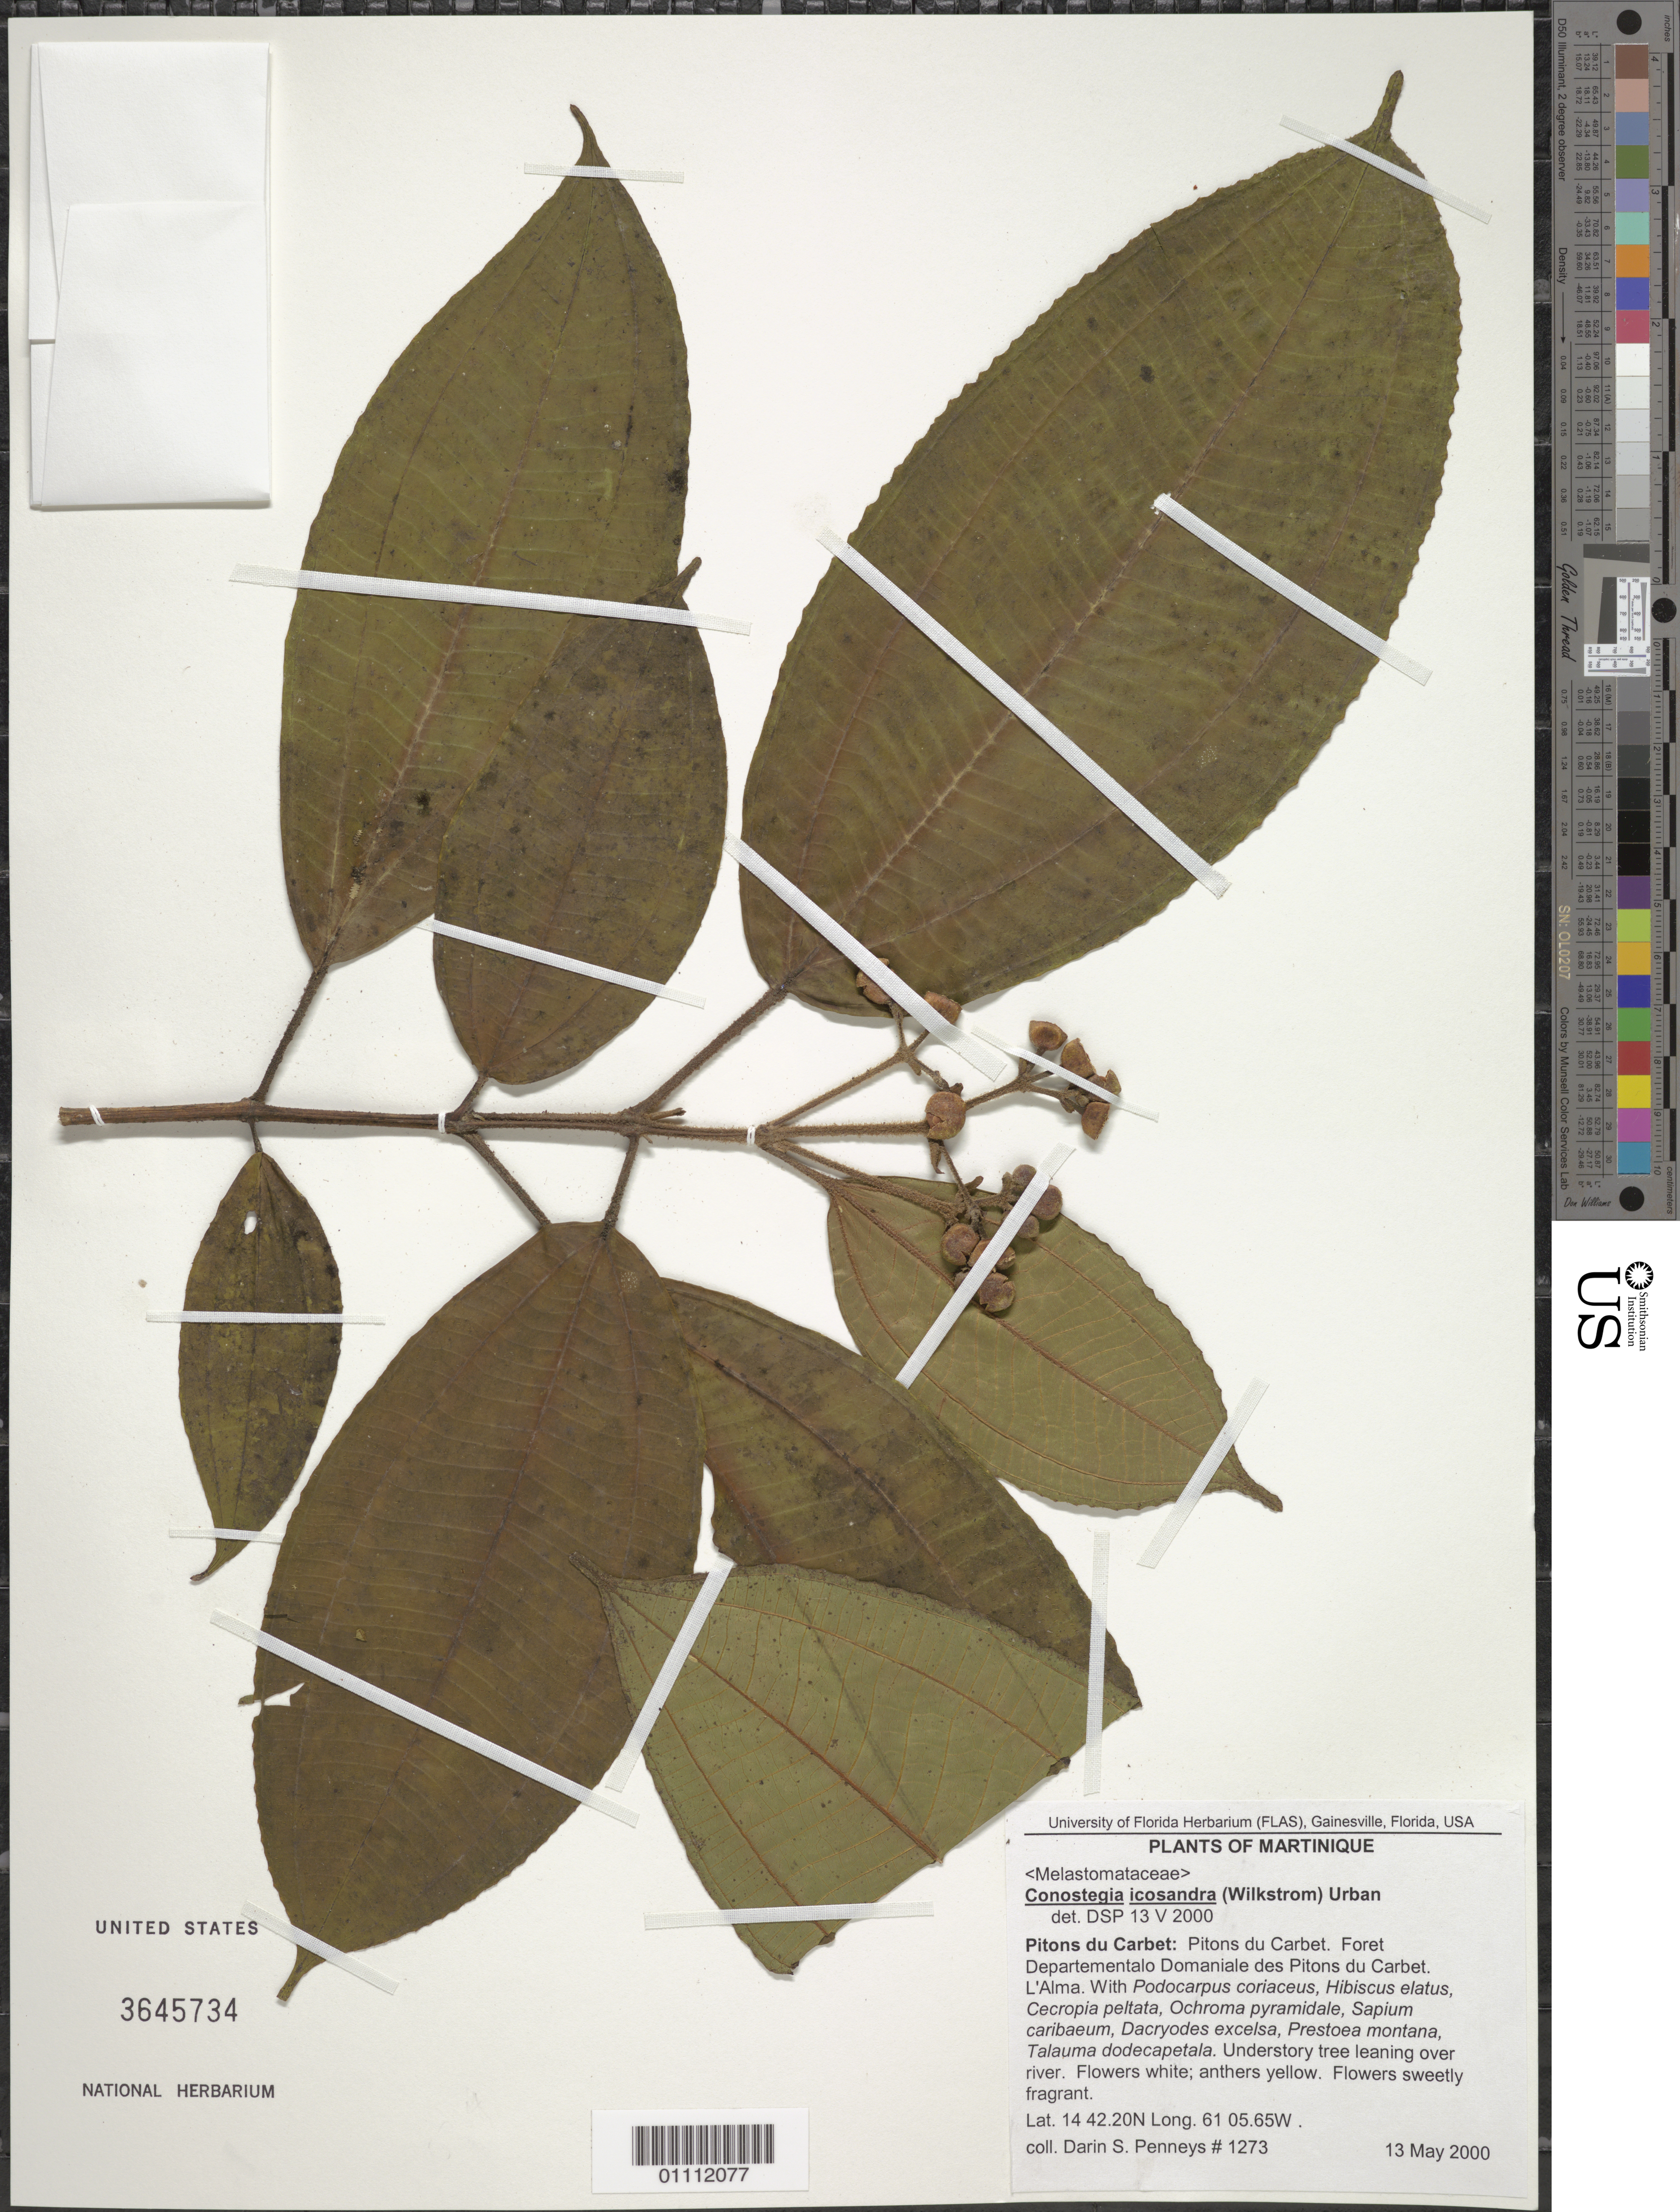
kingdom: Plantae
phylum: Tracheophyta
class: Magnoliopsida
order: Myrtales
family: Melastomataceae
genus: Conostegia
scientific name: Conostegia icosandra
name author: (Sw.) Urb.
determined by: Pennys, D. S.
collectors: D. S. Penneys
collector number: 1273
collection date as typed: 13 May 2000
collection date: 2000-05-13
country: Martinique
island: Martinique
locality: Pitons du Carbet. Foret Departementalo Domaniale des pitons du Carbet. L'Alma.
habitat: With Podocarpus coriaceus, Hibiscus elatus, Cecropia peltata, Ochroma pyramidale, Sapium caribaeum, Dacryodes excelsa, Prestoea montana, Talauma dodecapetala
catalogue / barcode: US 3645734